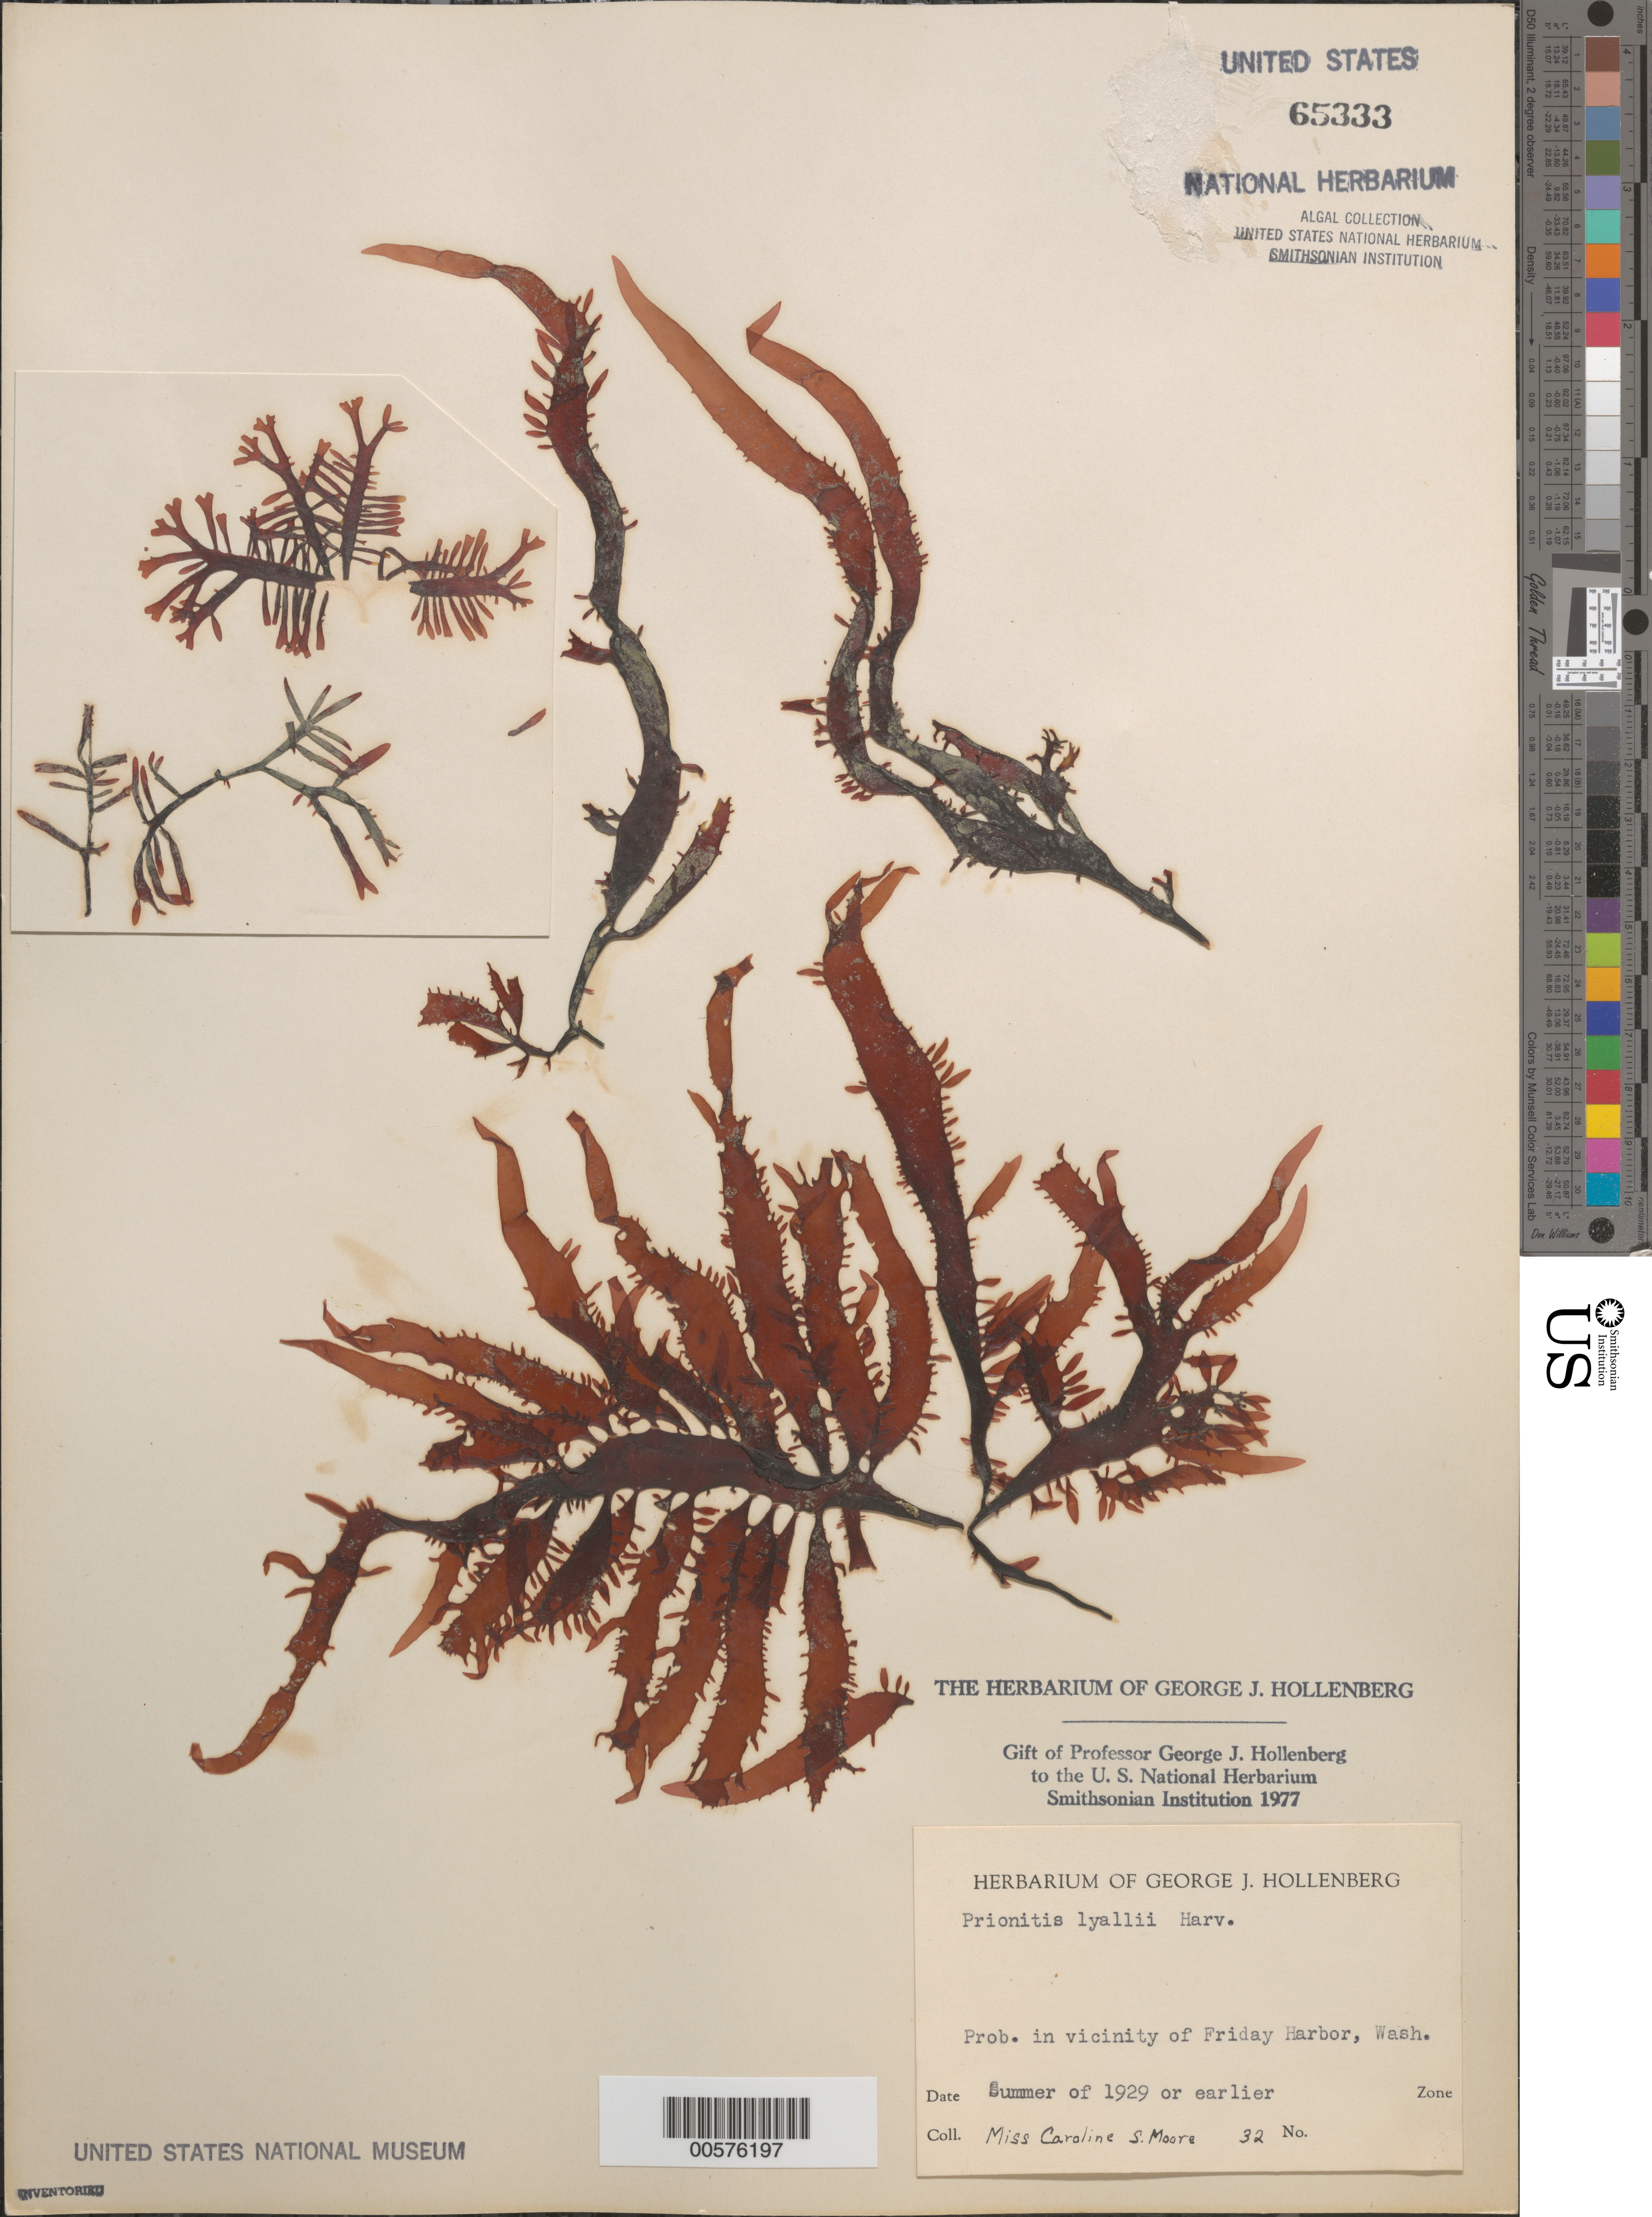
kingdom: Plantae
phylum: Rhodophyta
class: Florideophyceae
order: Cryptonemiales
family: Cryptonemiaceae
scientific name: Prionitis sternbergii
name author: (C. Agardh) J. Agardh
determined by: Algae name updating Project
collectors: C. Moore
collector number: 32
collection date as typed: Sum 1929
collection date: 1929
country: United States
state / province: Washington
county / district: San Juan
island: San Juan Island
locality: Probably Friday Harbor area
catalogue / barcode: US 65333